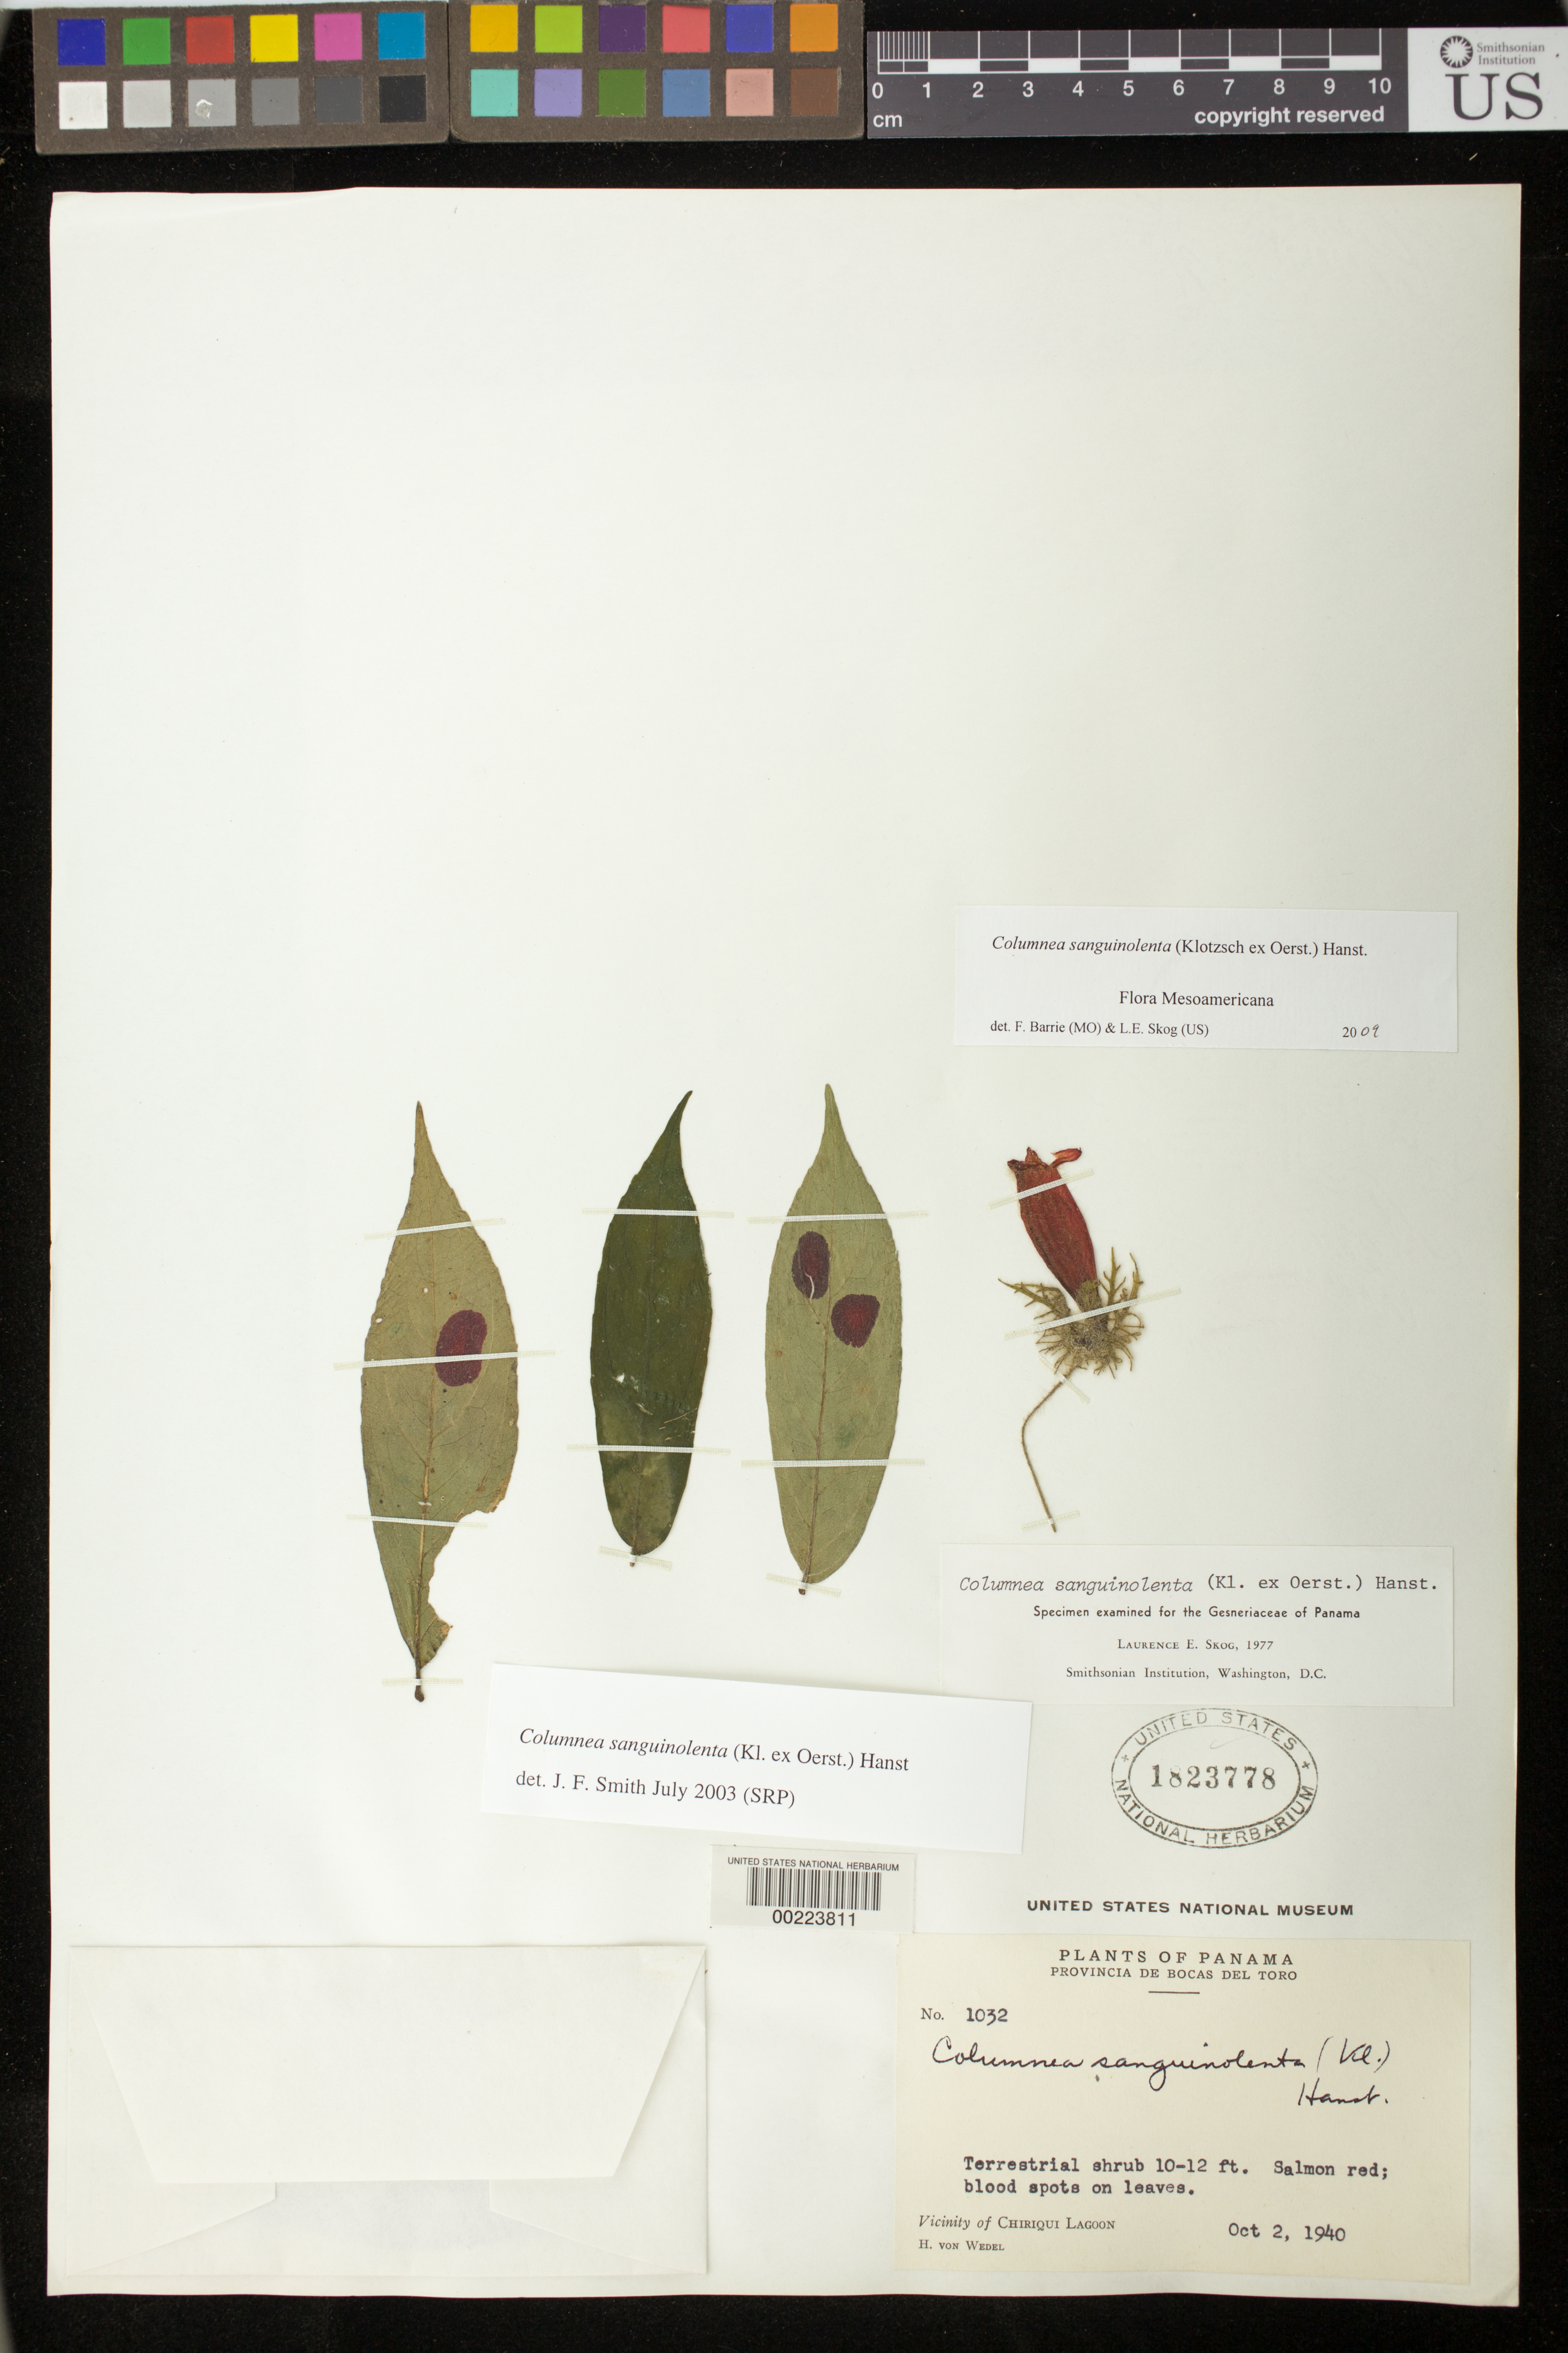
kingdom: Plantae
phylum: Tracheophyta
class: Magnoliopsida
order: Lamiales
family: Gesneriaceae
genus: Columnea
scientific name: Columnea sanguinolenta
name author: (Klotzsch ex Oerst.) Hanst.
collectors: H. von Wedel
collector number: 1032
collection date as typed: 02 Oct 1940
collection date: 1940-10-02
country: Panama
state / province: Bocas del Toro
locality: Vicinity of Chiriqui Lagoon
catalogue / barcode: US 1823778